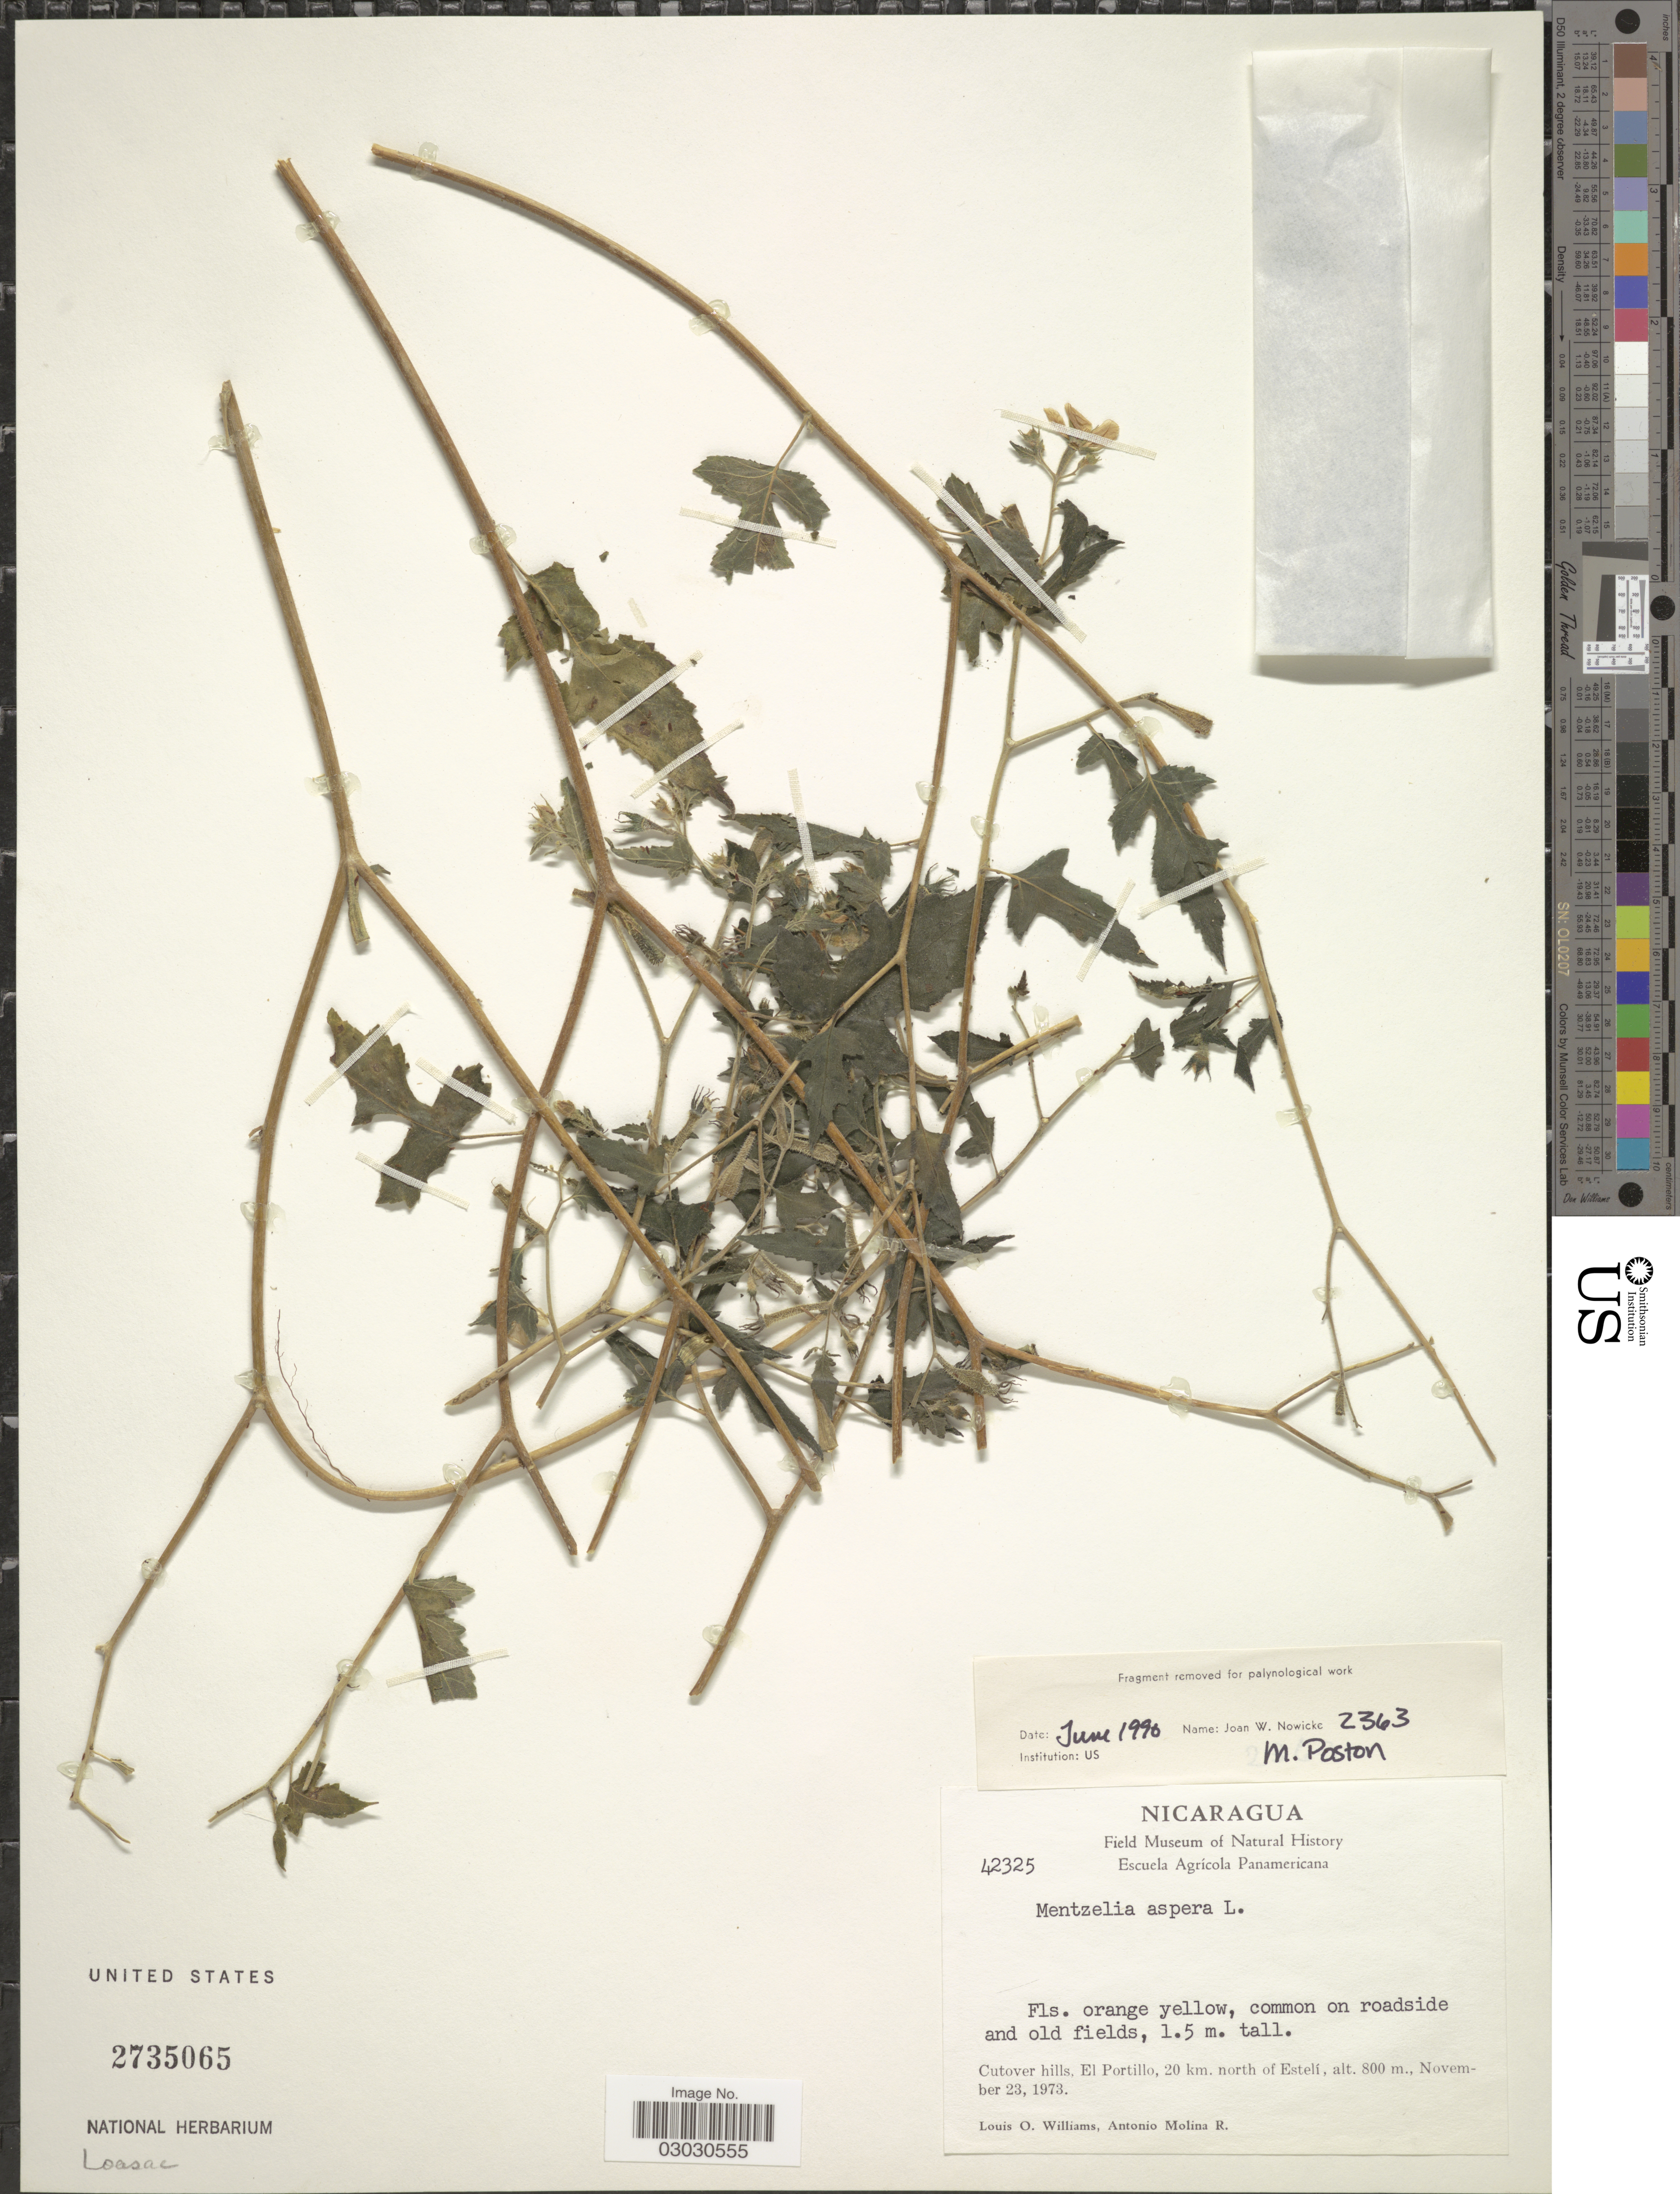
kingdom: Plantae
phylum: Tracheophyta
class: Magnoliopsida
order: Cornales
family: Loasaceae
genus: Mentzelia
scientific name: Mentzelia aspera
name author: L.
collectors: L. O. Williams & A. Molina R.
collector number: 42325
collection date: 1973-11-23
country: Nicaragua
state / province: Esteli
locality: Cutover hills, El Portillo, 20 km. north of Estelí.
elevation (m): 800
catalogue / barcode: US 2735065